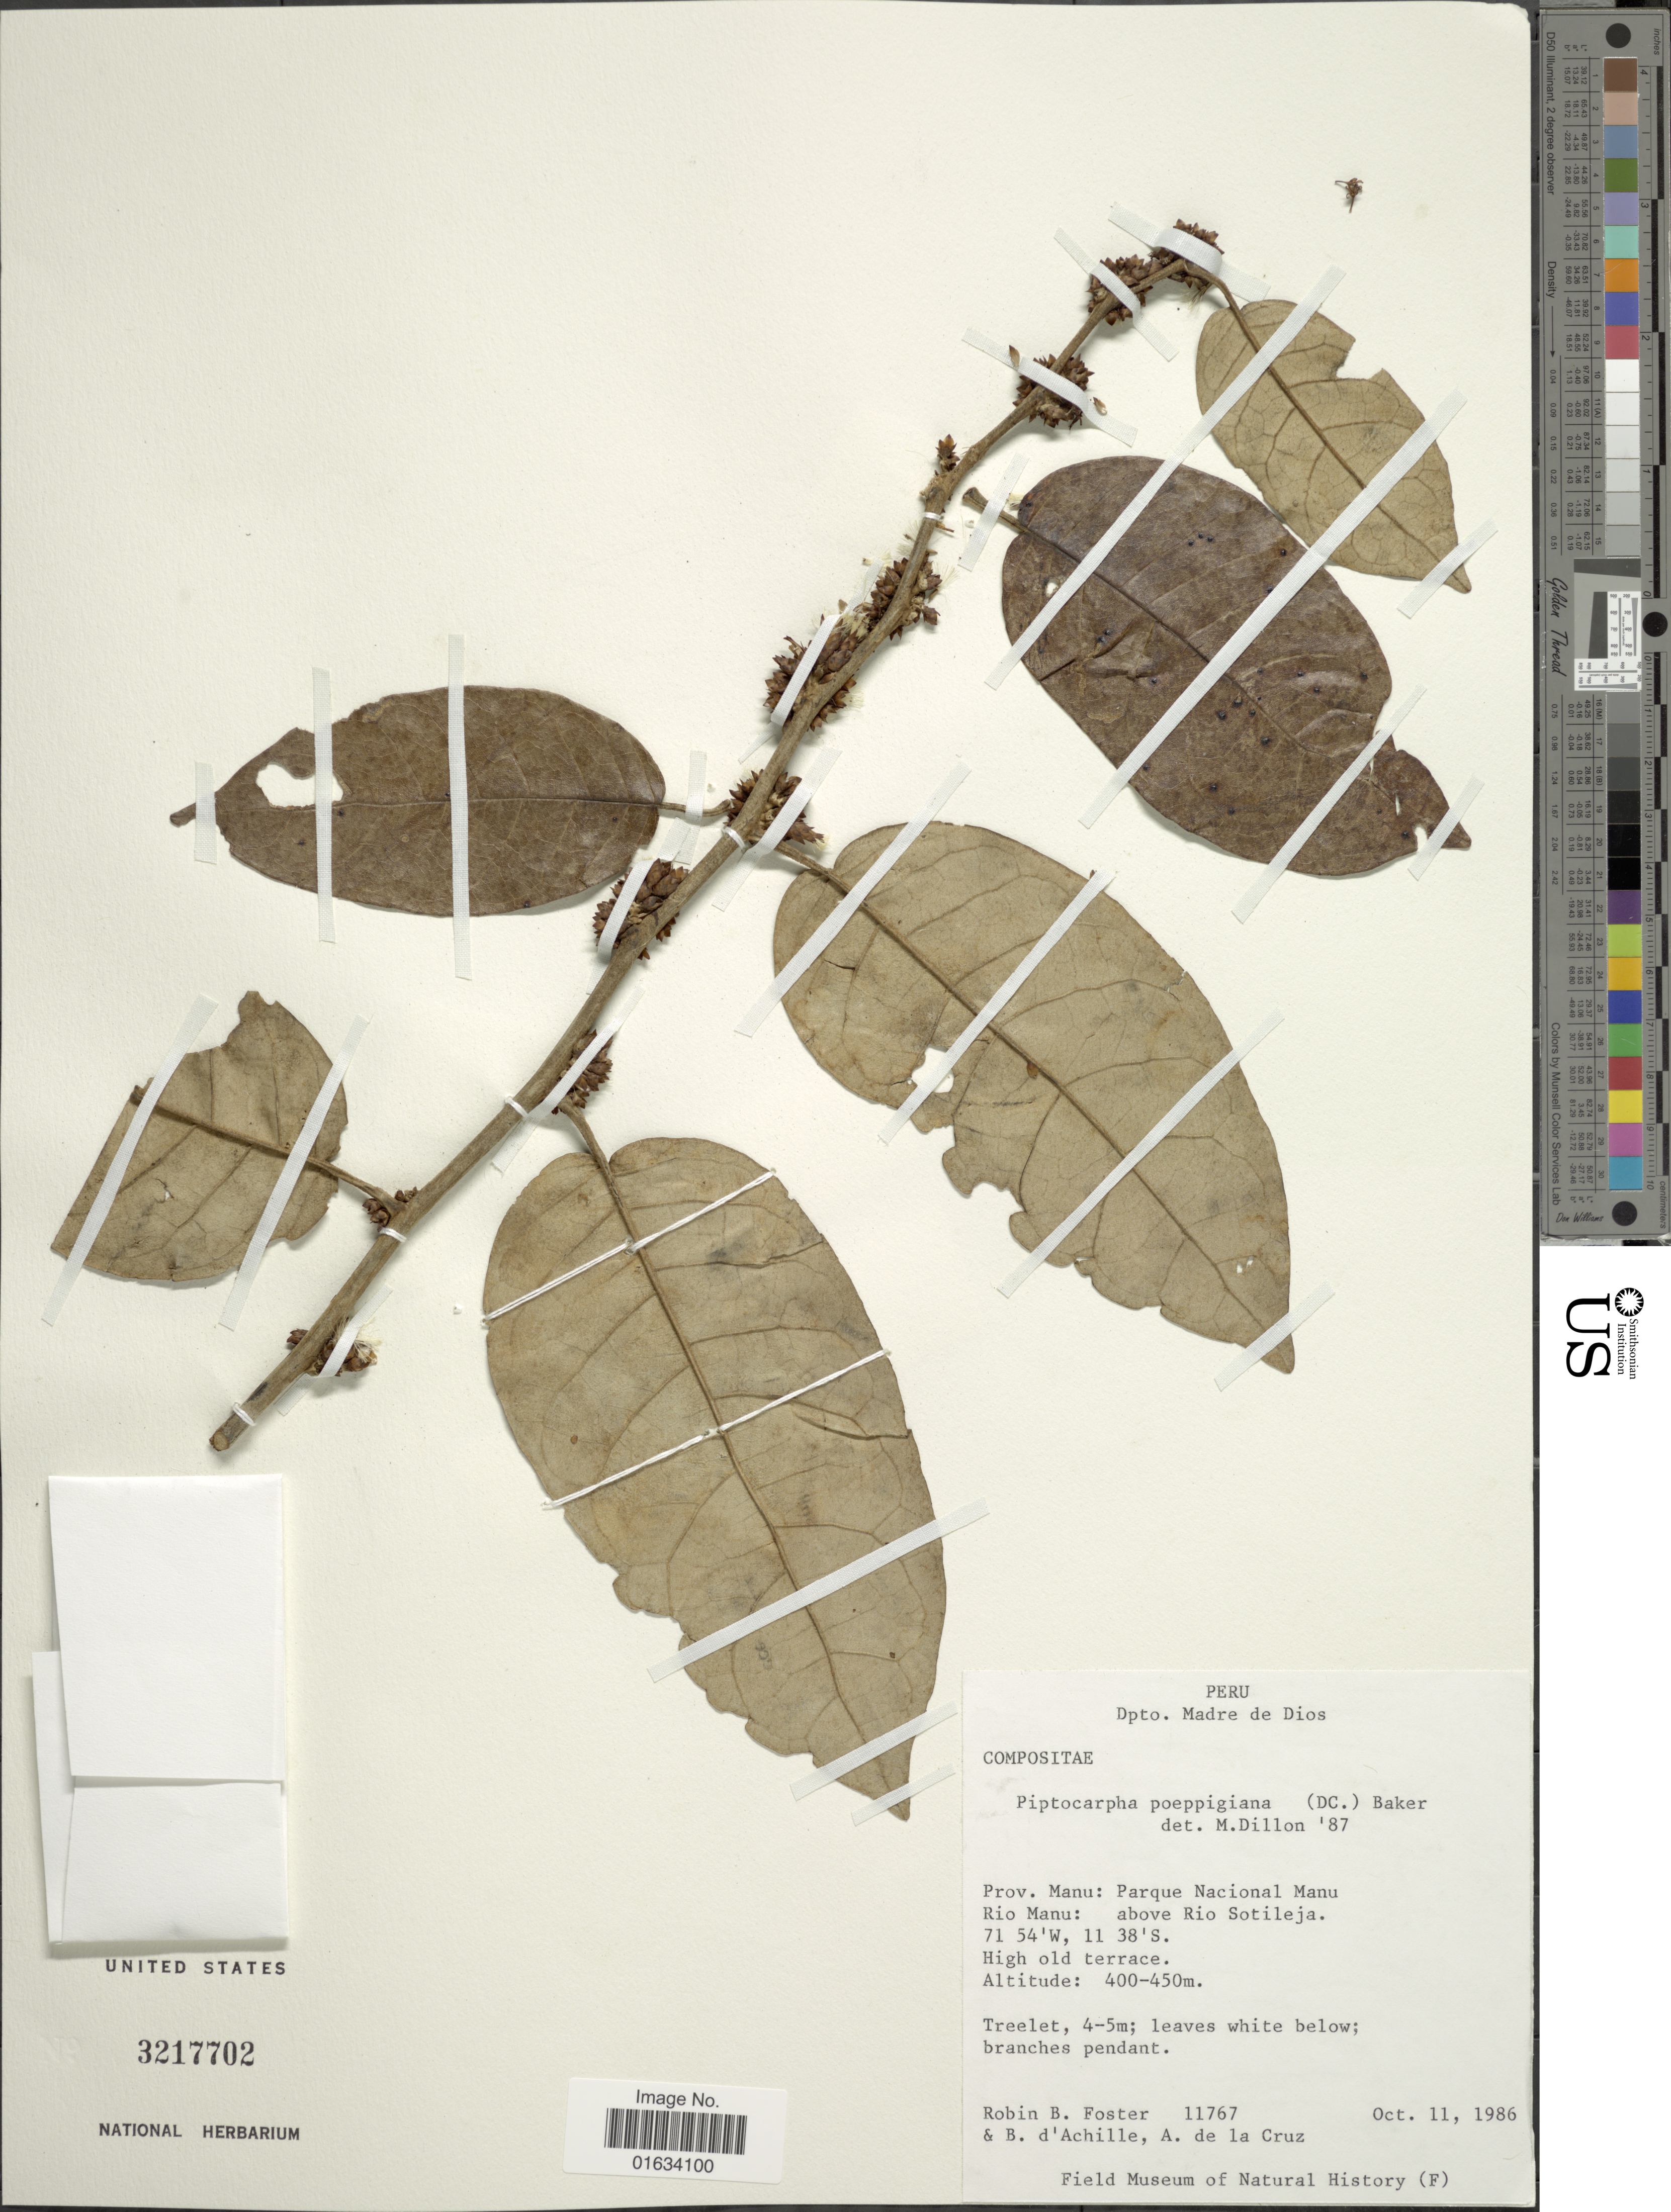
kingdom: Plantae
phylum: Tracheophyta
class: Magnoliopsida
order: Asterales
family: Asteraceae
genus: Piptocarpha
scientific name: Piptocarpha poeppigiana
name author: (DC.) Baker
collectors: R. B. Foster, B. d'Achille & A. de la Cruz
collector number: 11767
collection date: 1986-10-11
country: Peru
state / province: Madre de Dios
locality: Peru. Dpto. Madre de Dios. Prov. Manu: Parque Nacional Manu. Rio Manu: above Rio Sotileja.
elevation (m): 400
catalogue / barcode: US 3217702